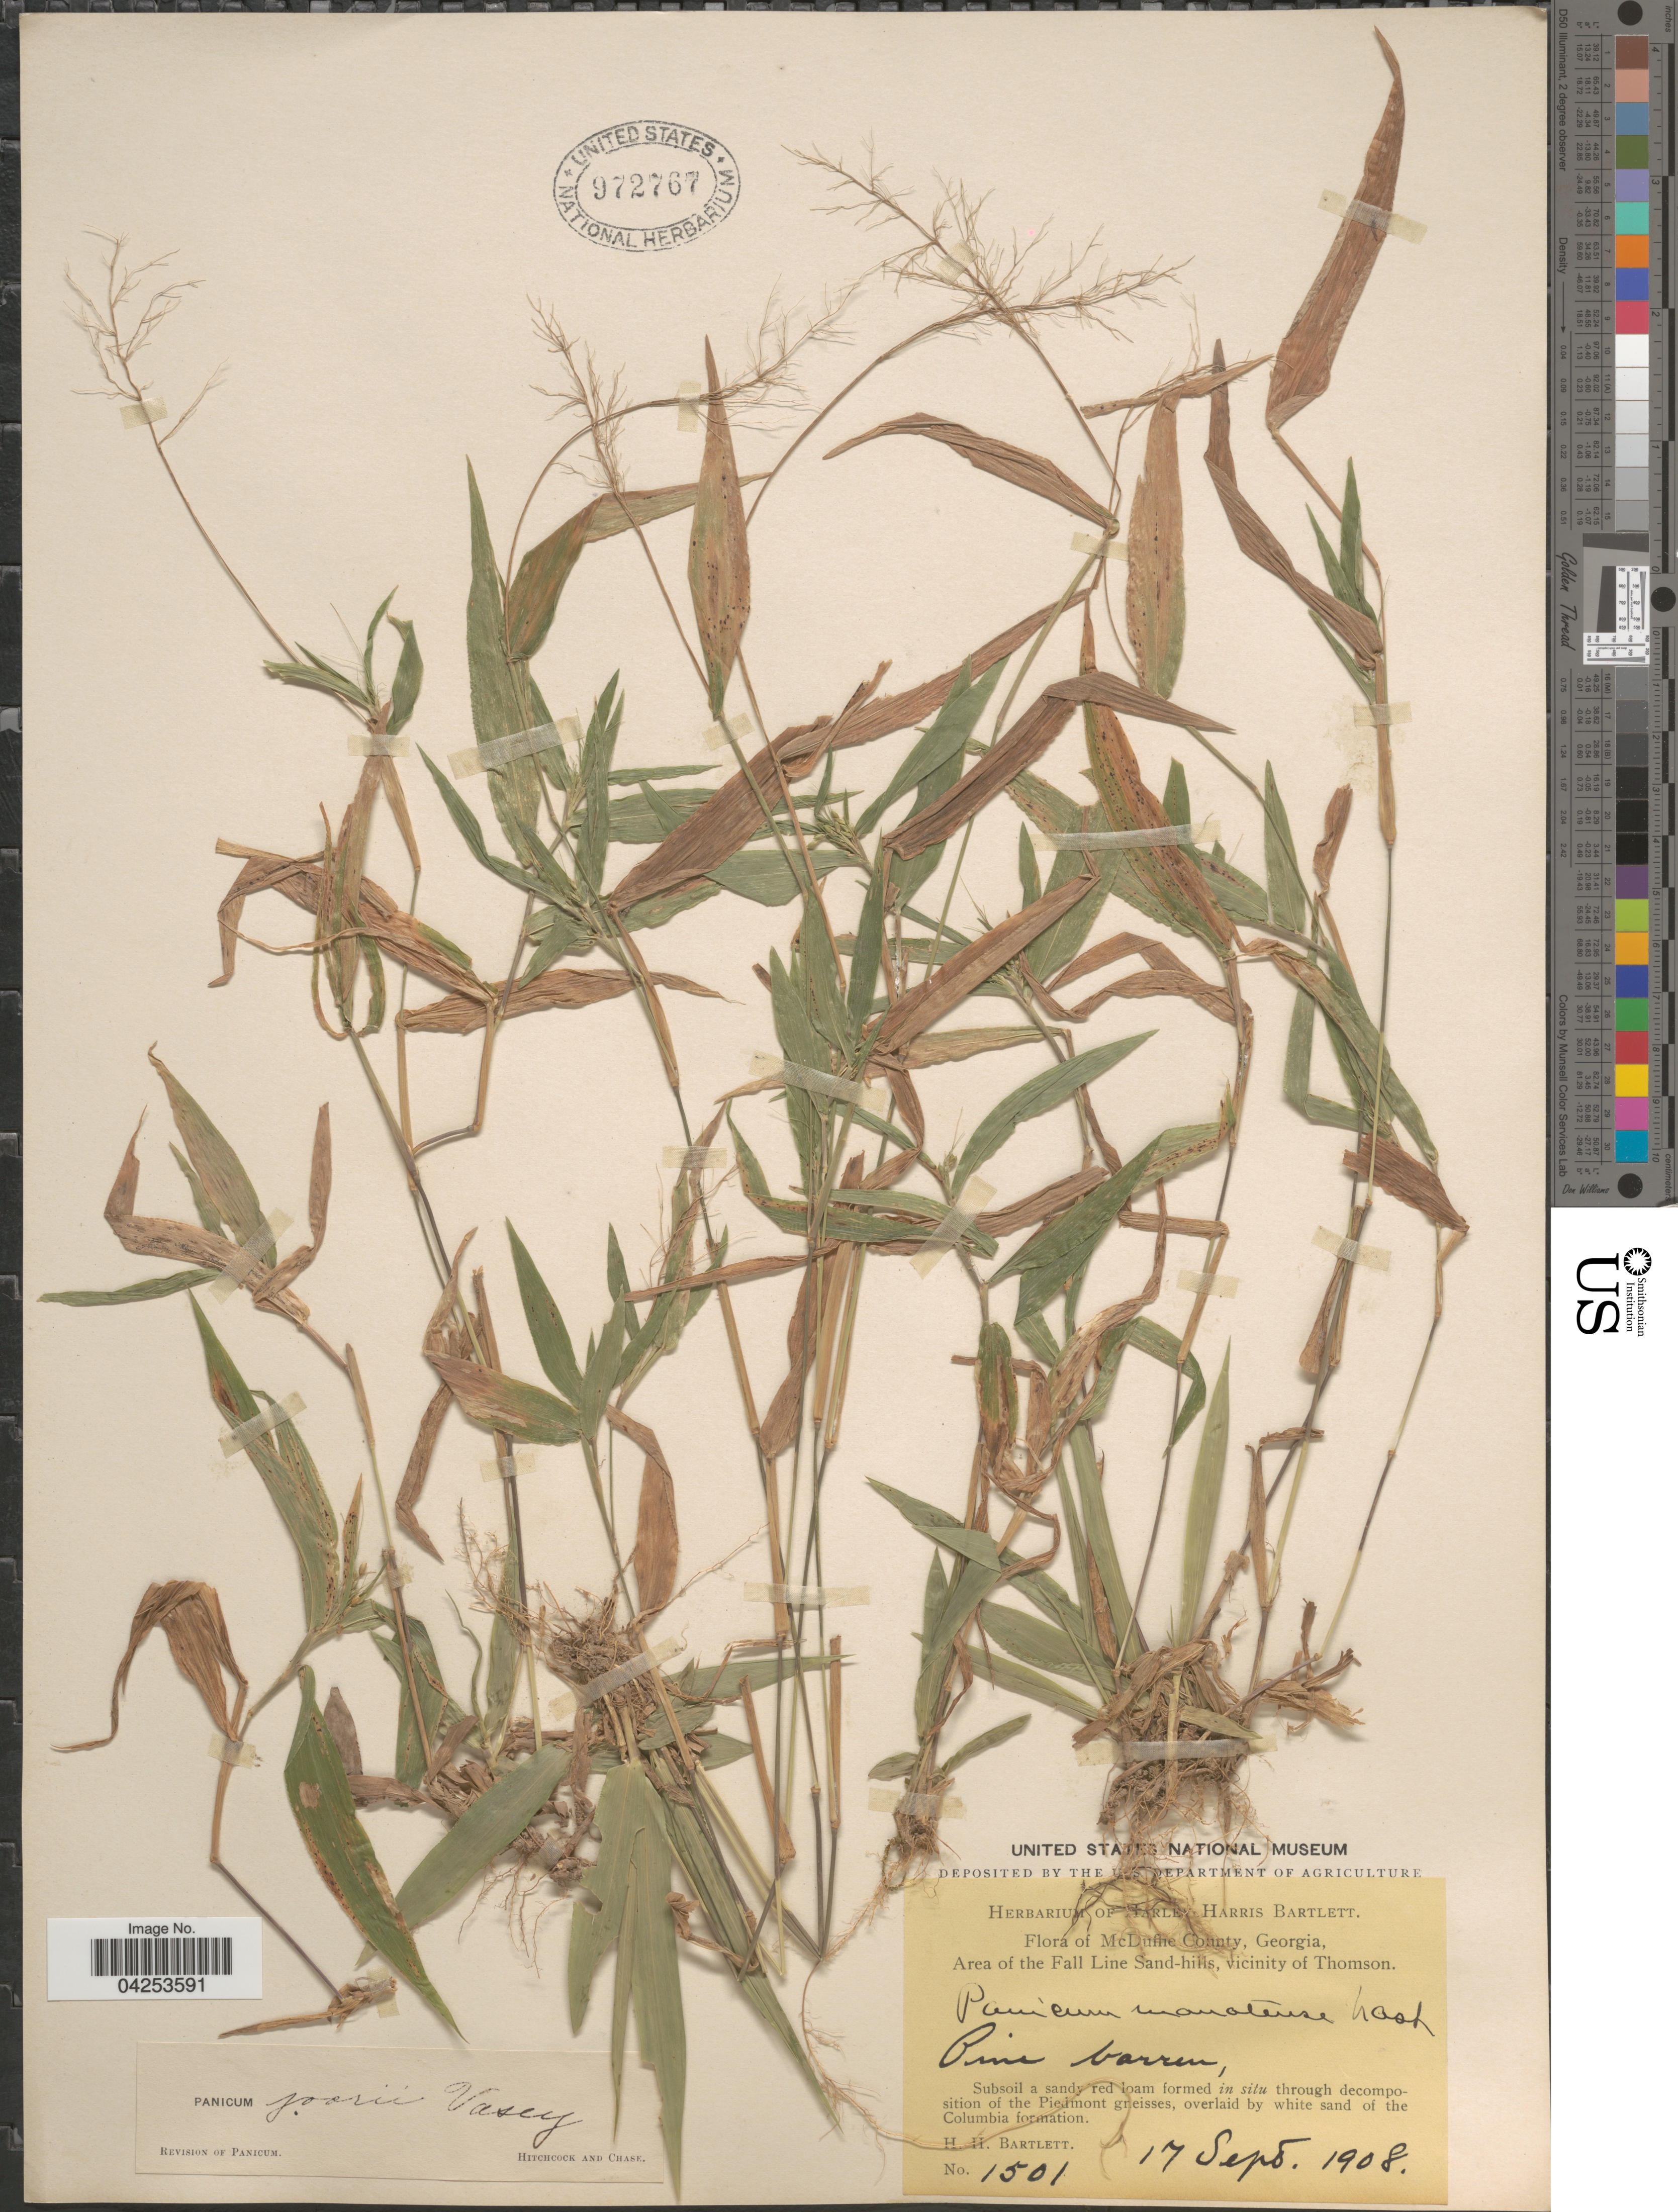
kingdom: Plantae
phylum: Tracheophyta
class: Liliopsida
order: Poales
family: Poaceae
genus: Dichanthelium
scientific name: Dichanthelium commutatum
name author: (Schult.) Gould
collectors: H. H. Bartlett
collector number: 1501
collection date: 1908-09-17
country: United States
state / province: Georgia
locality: McDuffie County. Area of the Fall Line Sand-hills, vicinity of Thomson. Pine barren.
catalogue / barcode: US 972767